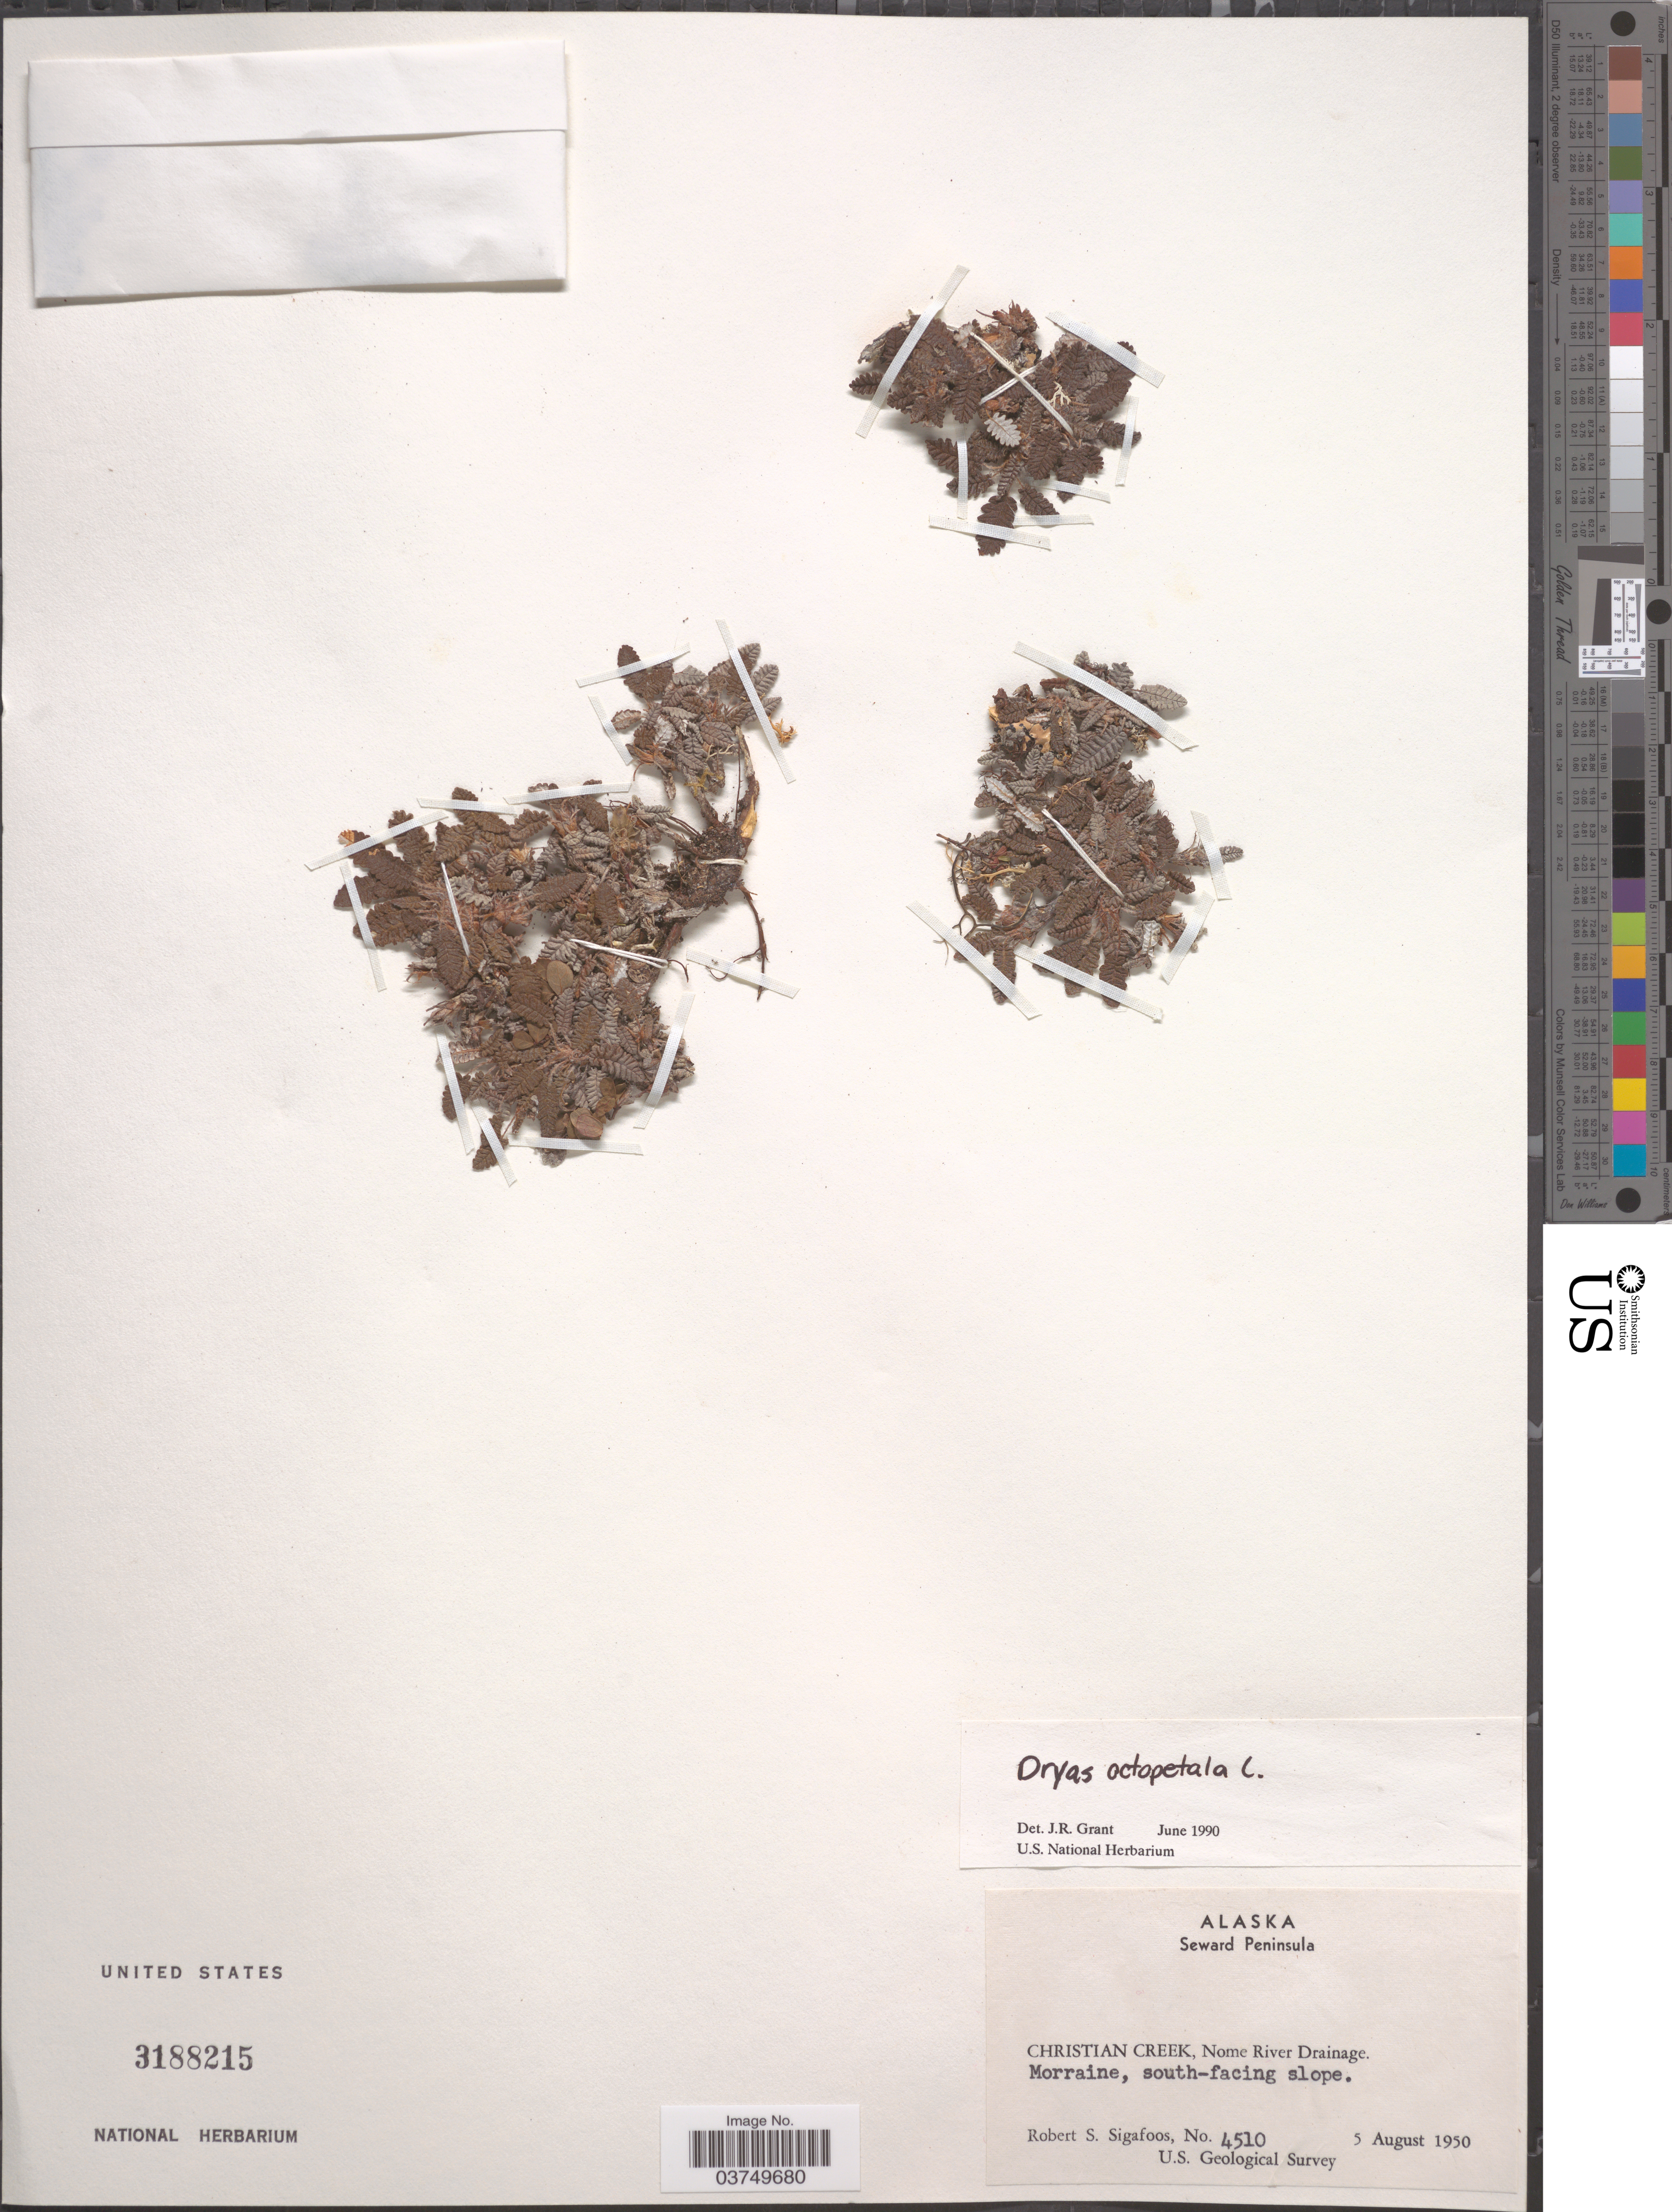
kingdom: Plantae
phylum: Tracheophyta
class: Magnoliopsida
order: Rosales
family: Rosaceae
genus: Dryas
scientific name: Dryas octopetala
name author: L.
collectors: R. Sigafoos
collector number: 4510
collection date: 1950-08-05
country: United States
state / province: Alaska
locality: Seward Peninsula. Christian Creek, Nome River Drainage. Morraine, south-facing slope.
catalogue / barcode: US 3188215